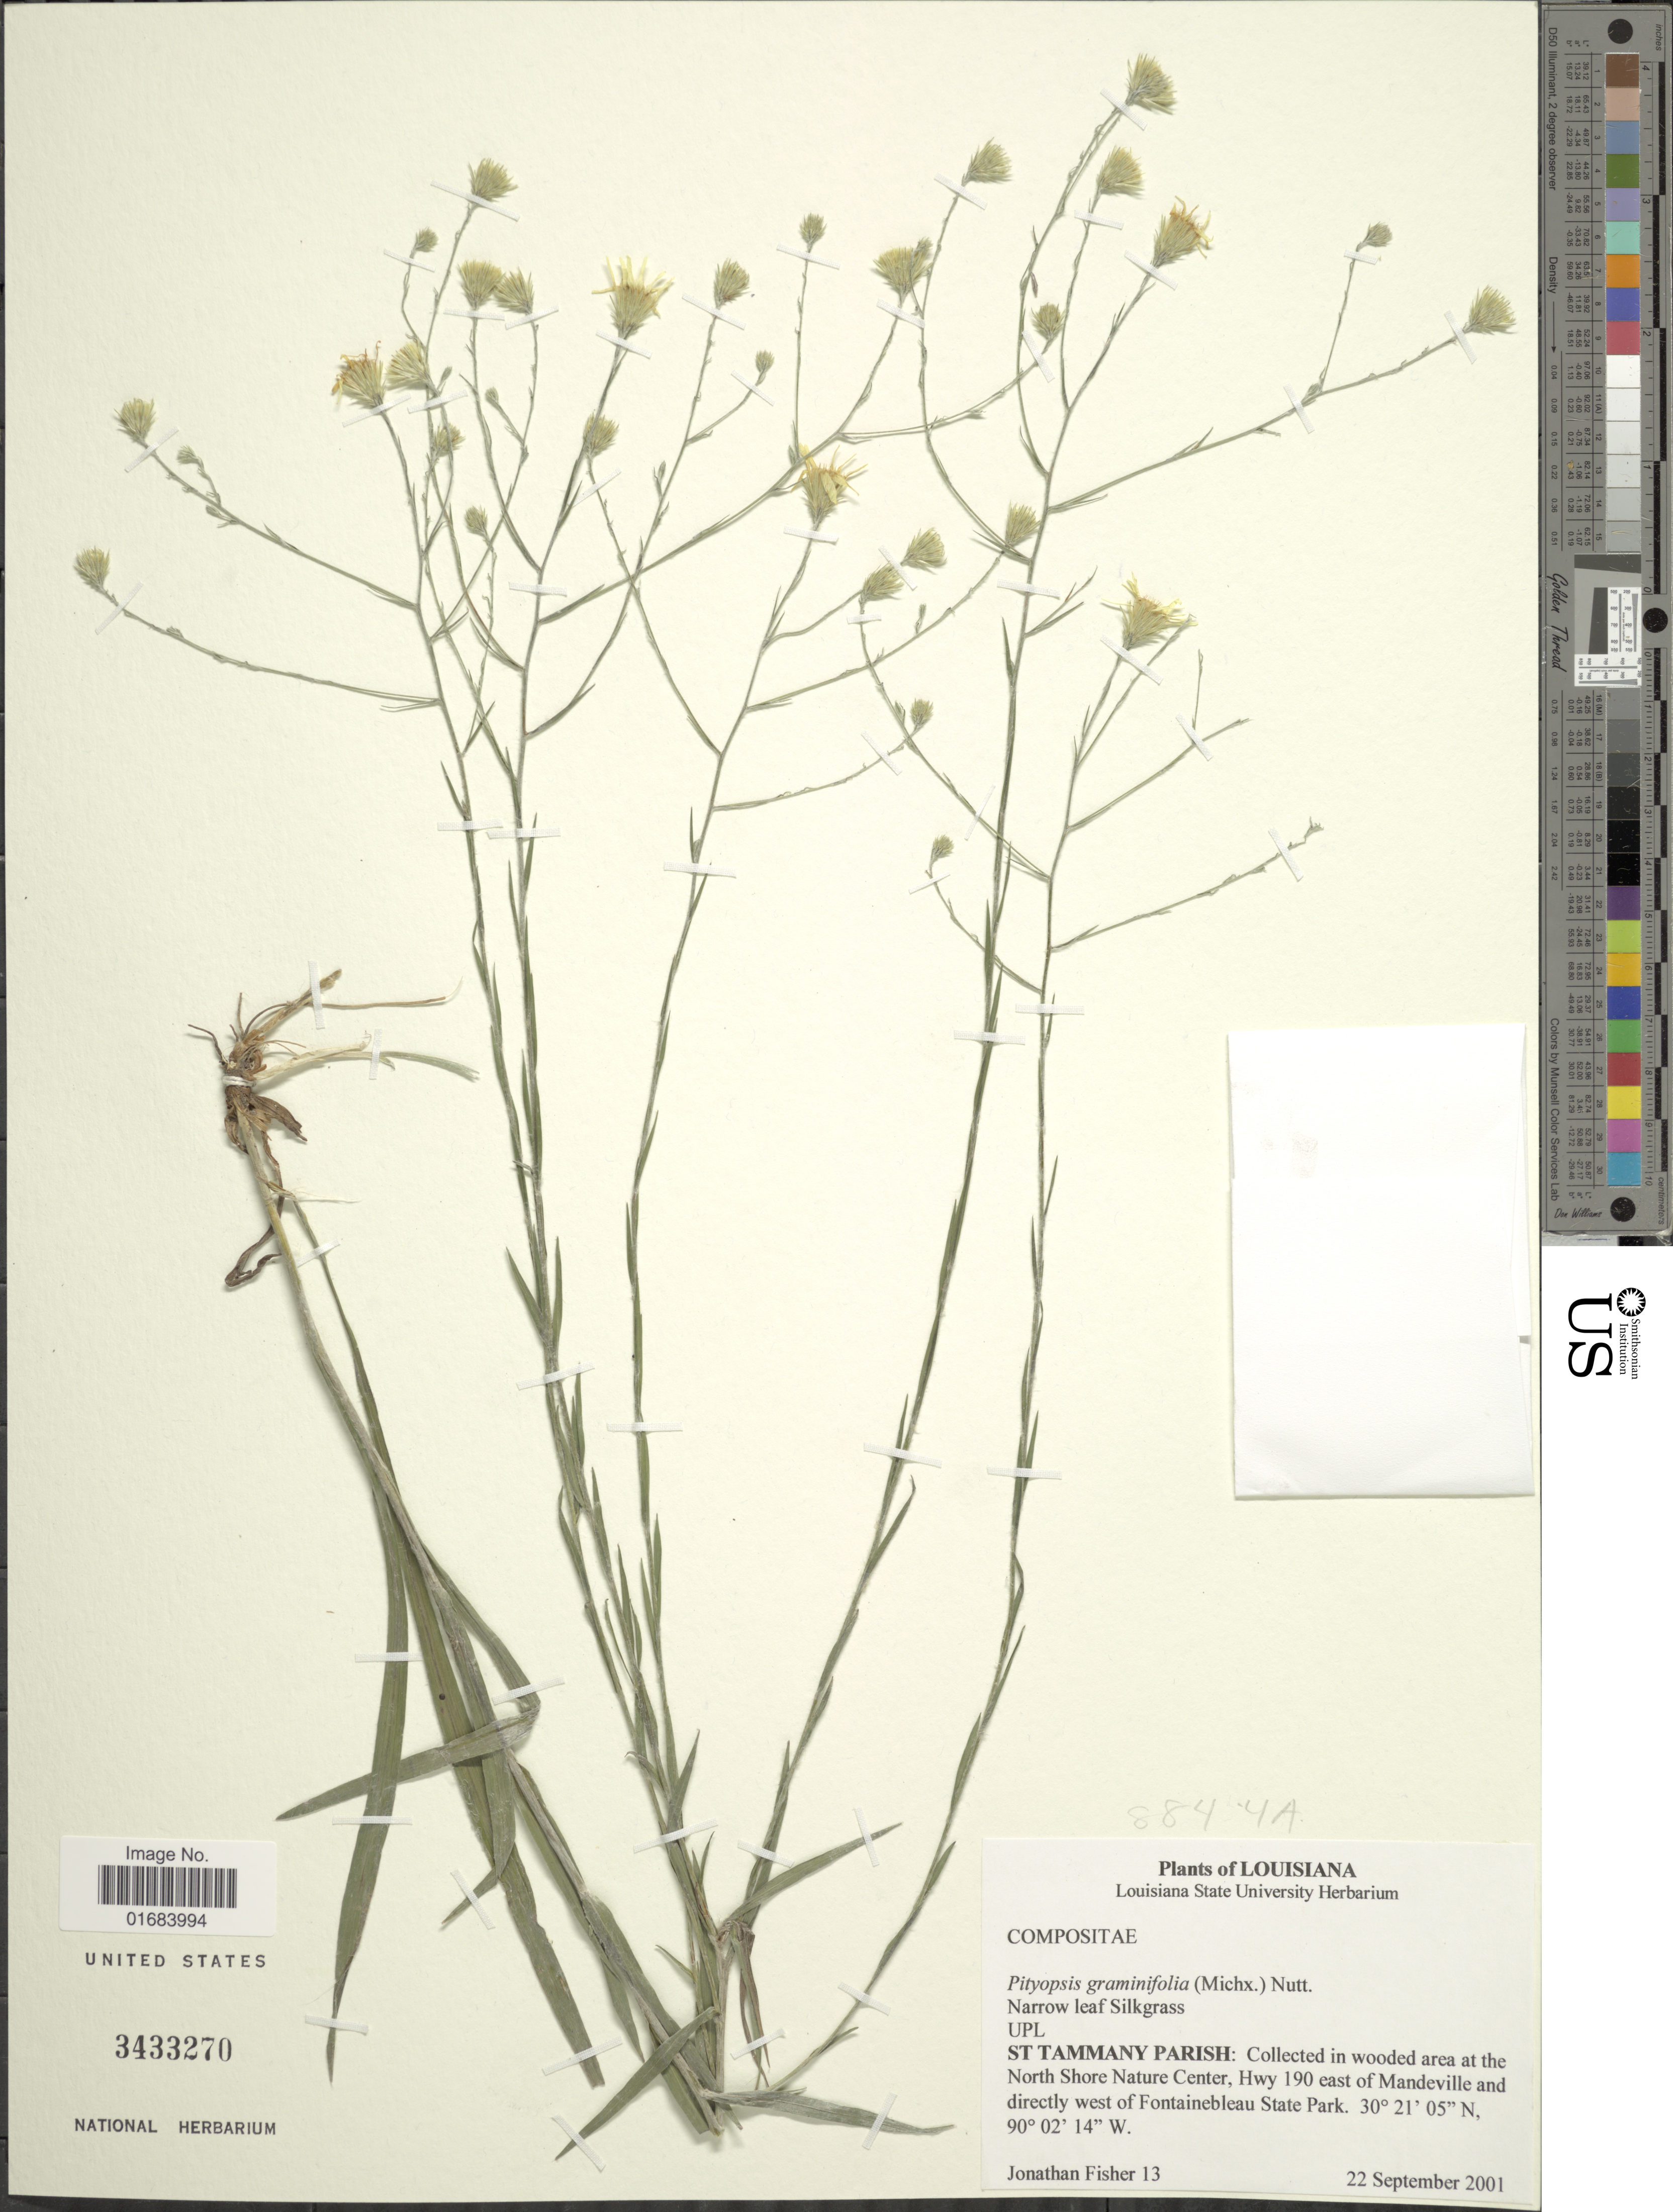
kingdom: Plantae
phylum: Tracheophyta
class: Magnoliopsida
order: Asterales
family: Asteraceae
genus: Pityopsis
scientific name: Pityopsis graminifolia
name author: (Michx.) Nutt.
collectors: J. Fisher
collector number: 13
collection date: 2001-09-22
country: United States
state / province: Louisiana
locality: St Tammany Oarish: at the Borth Shore Nature Center, Hwy 190 east of Mandeville and directly west of Fontaonebleau State Park.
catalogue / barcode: US 3433270